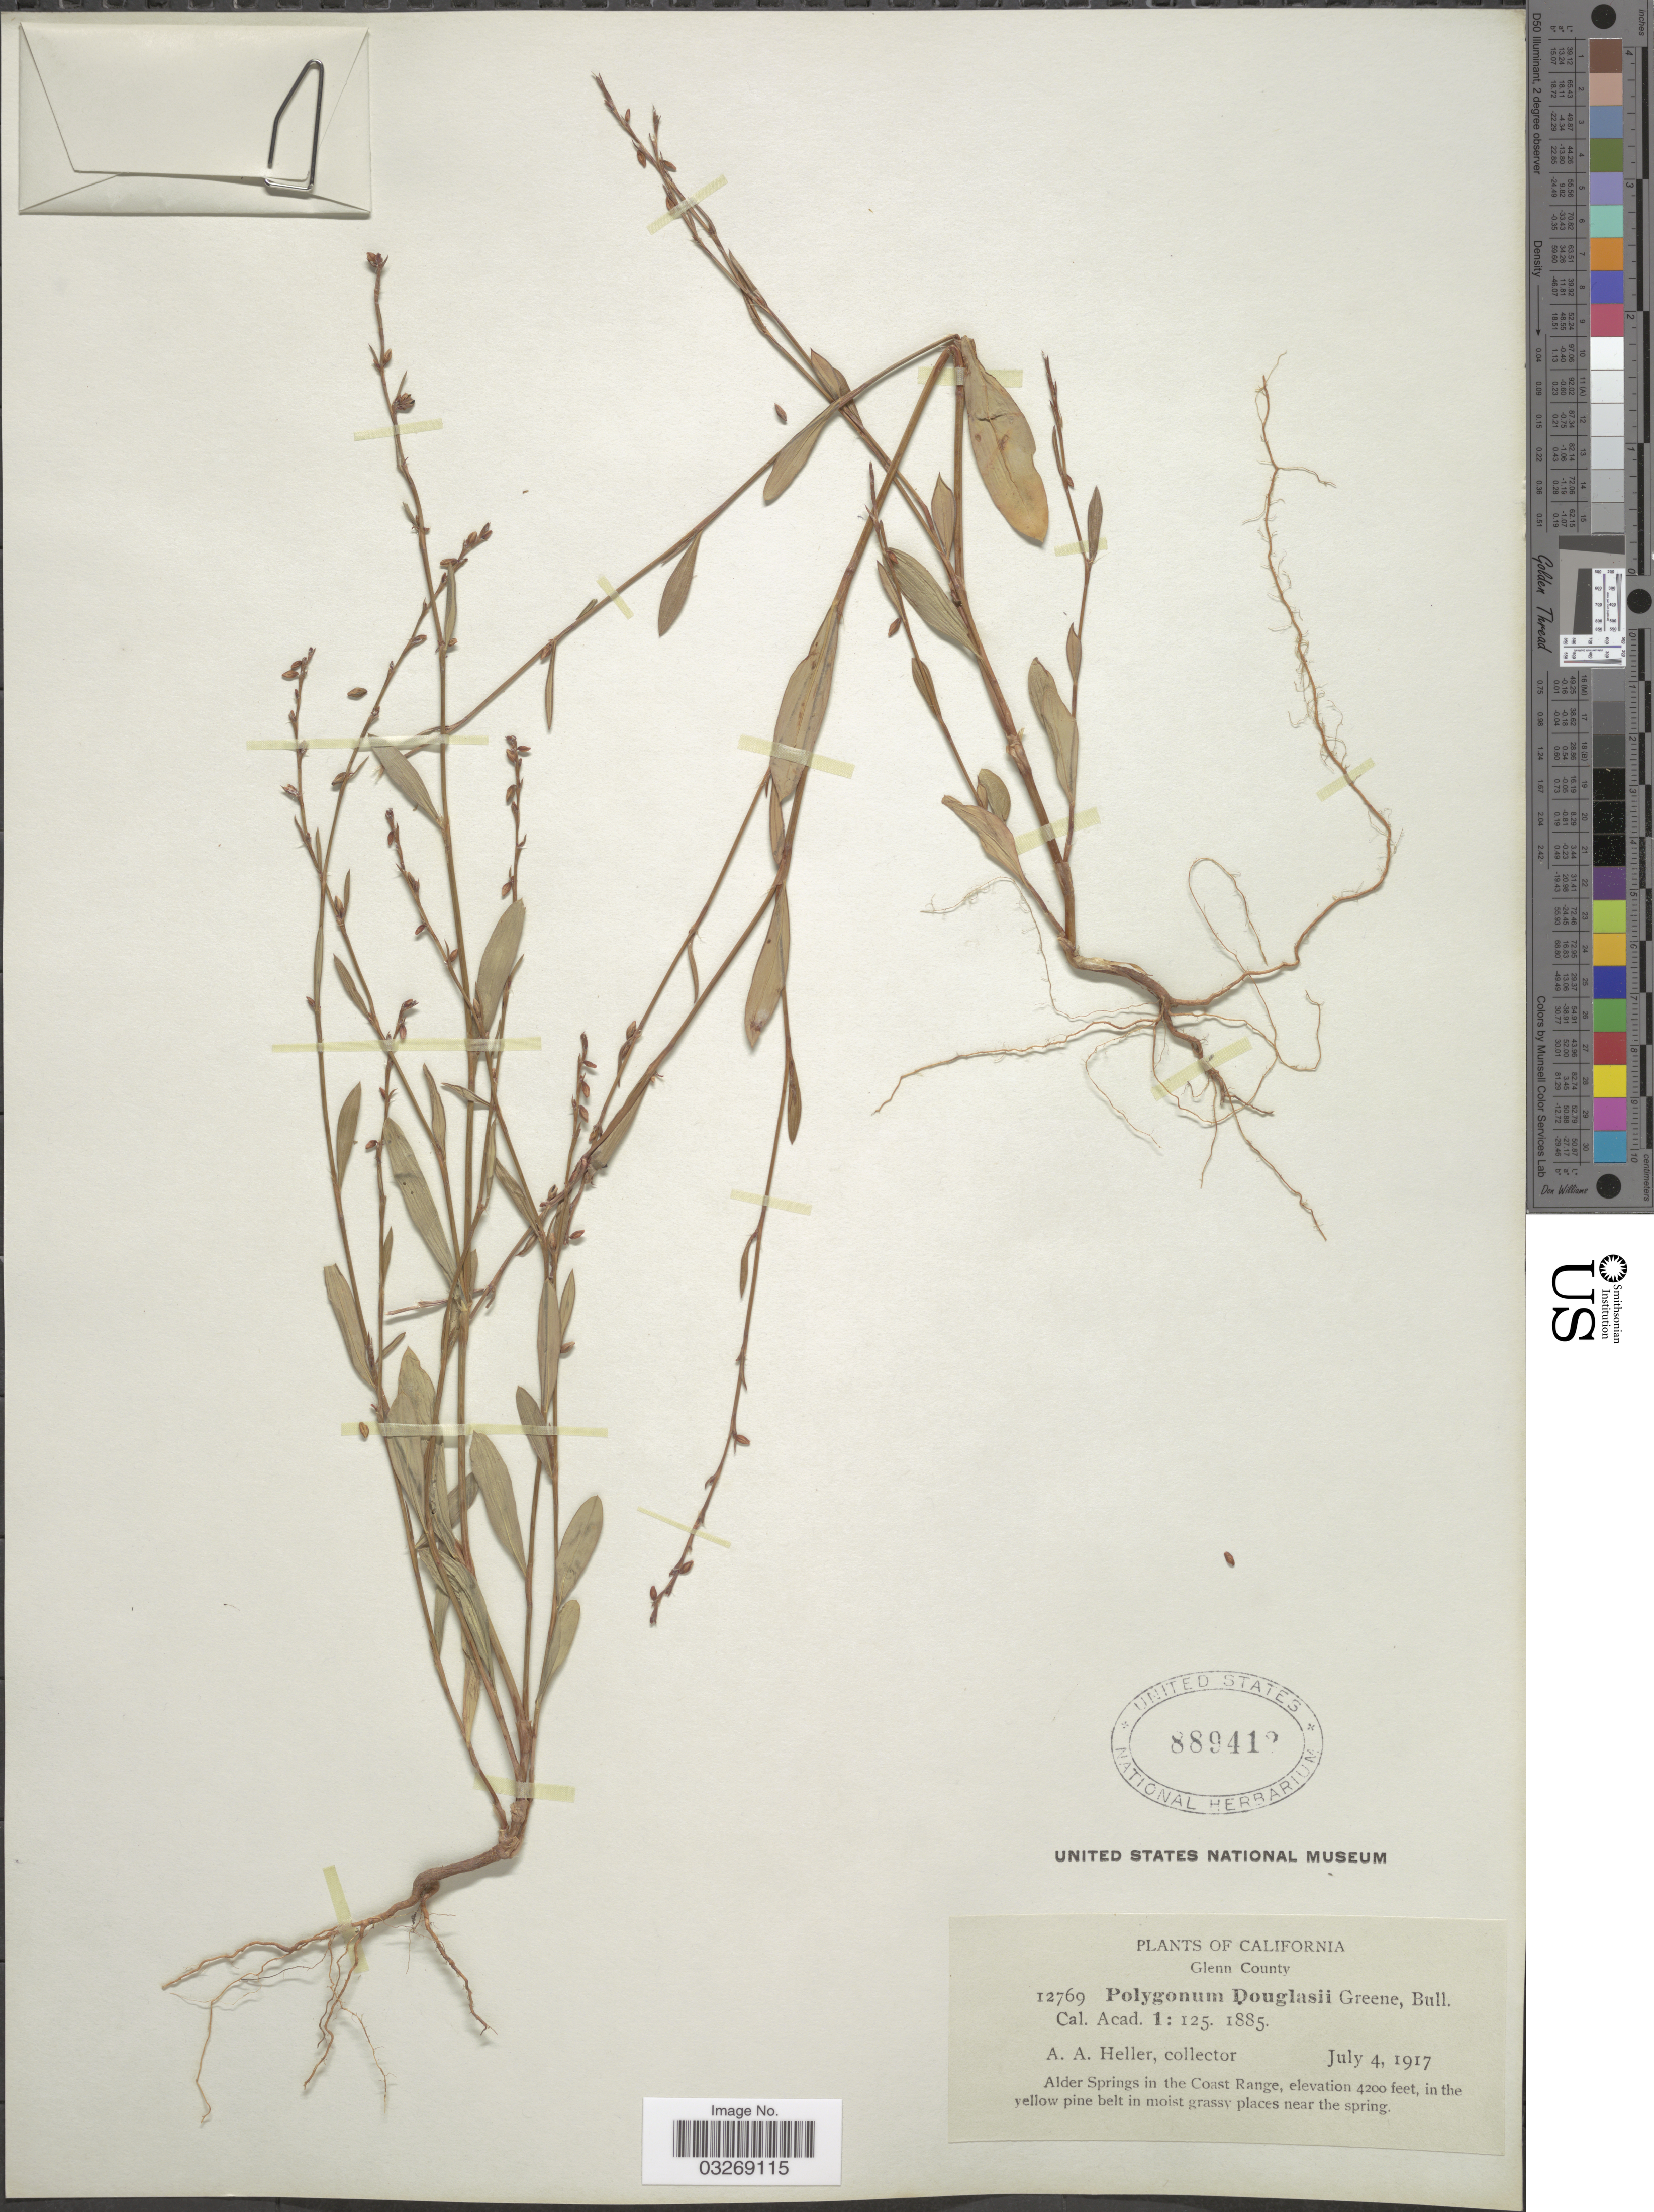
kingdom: Plantae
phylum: Tracheophyta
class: Magnoliopsida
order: Caryophyllales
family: Polygonaceae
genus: Polygonum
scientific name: Polygonum douglasii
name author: Greene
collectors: A. A. Heller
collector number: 12769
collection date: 1917-07-04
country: United States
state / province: California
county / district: Glenn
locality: Glenn County. Alder Springs in the Coast Range.